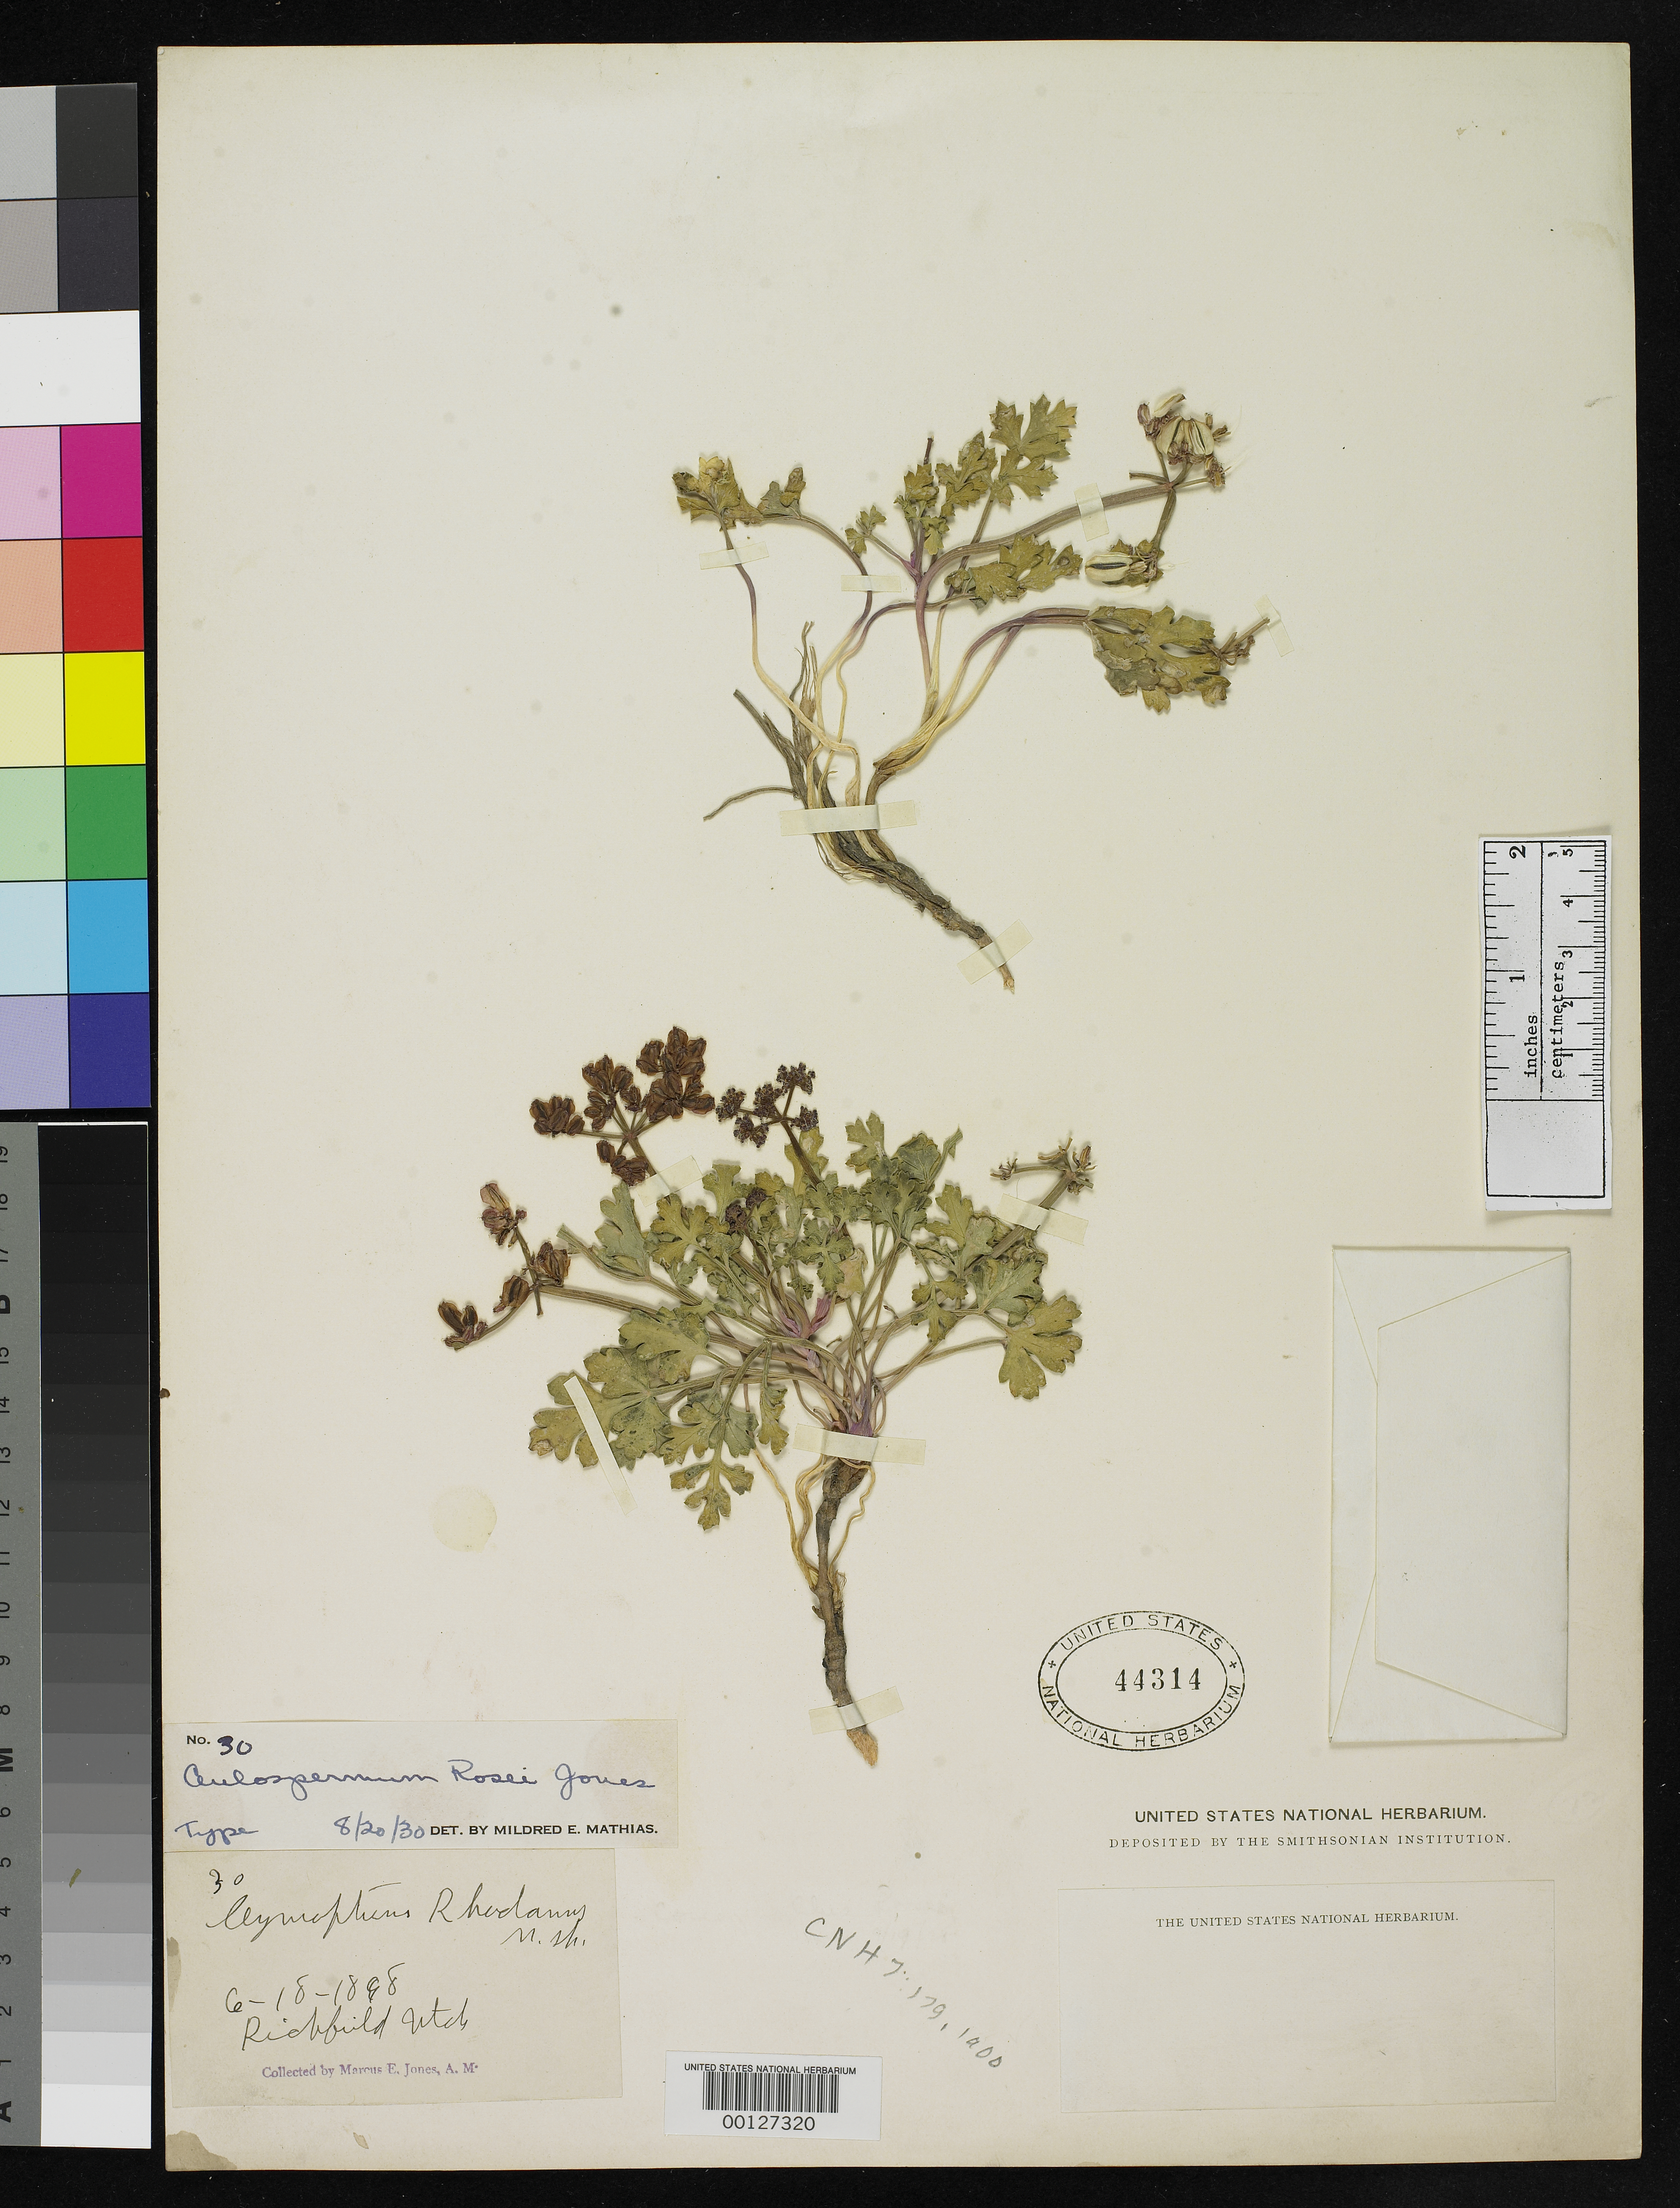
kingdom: Plantae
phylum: Tracheophyta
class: Magnoliopsida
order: Apiales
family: Apiaceae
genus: Aulospermum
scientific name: Aulospermum rosei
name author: M.E. Jones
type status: Holotype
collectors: M. E. Jones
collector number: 30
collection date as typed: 18 Jun 1898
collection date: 1898-06-18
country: United States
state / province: Utah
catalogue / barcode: US 44314